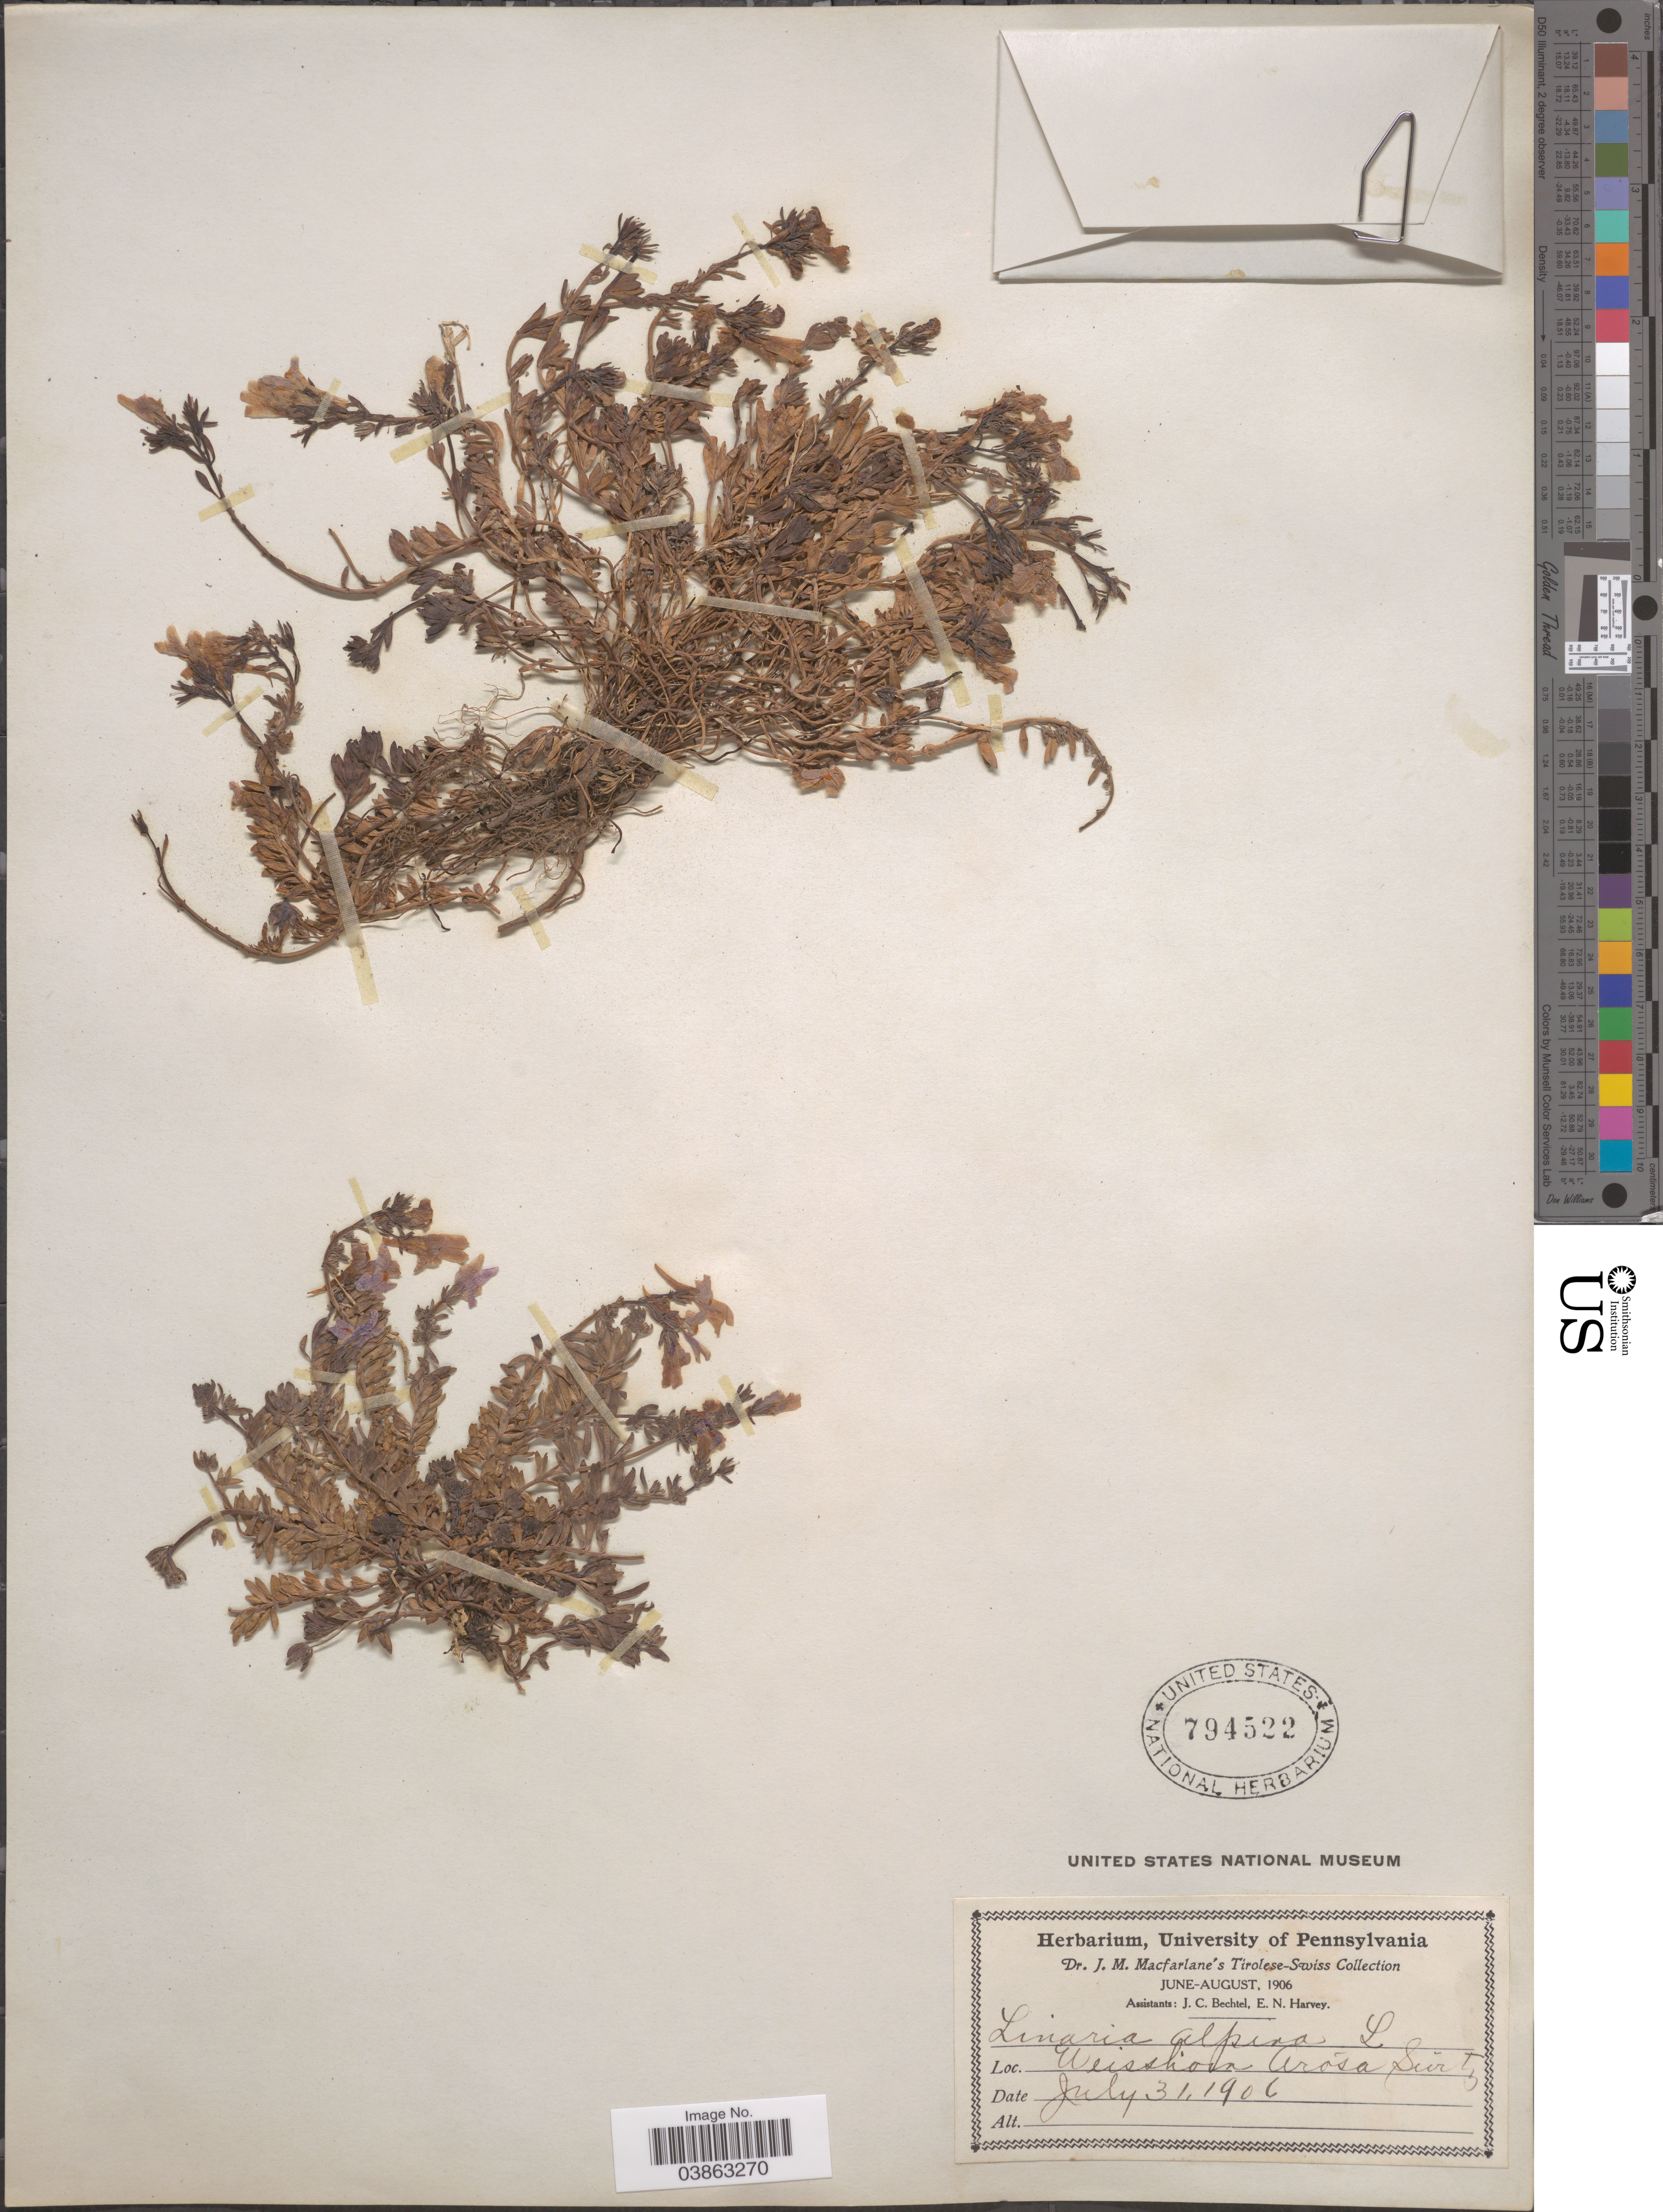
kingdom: Plantae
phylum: Tracheophyta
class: Magnoliopsida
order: Lamiales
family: Plantaginaceae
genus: Linaria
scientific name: Linaria alpina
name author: (L.) Mill.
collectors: J. Macfarlane, J. Bechtel & E. Harvey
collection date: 1906-07-31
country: Switzerland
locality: Weisshorn Arósa.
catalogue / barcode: US 794522